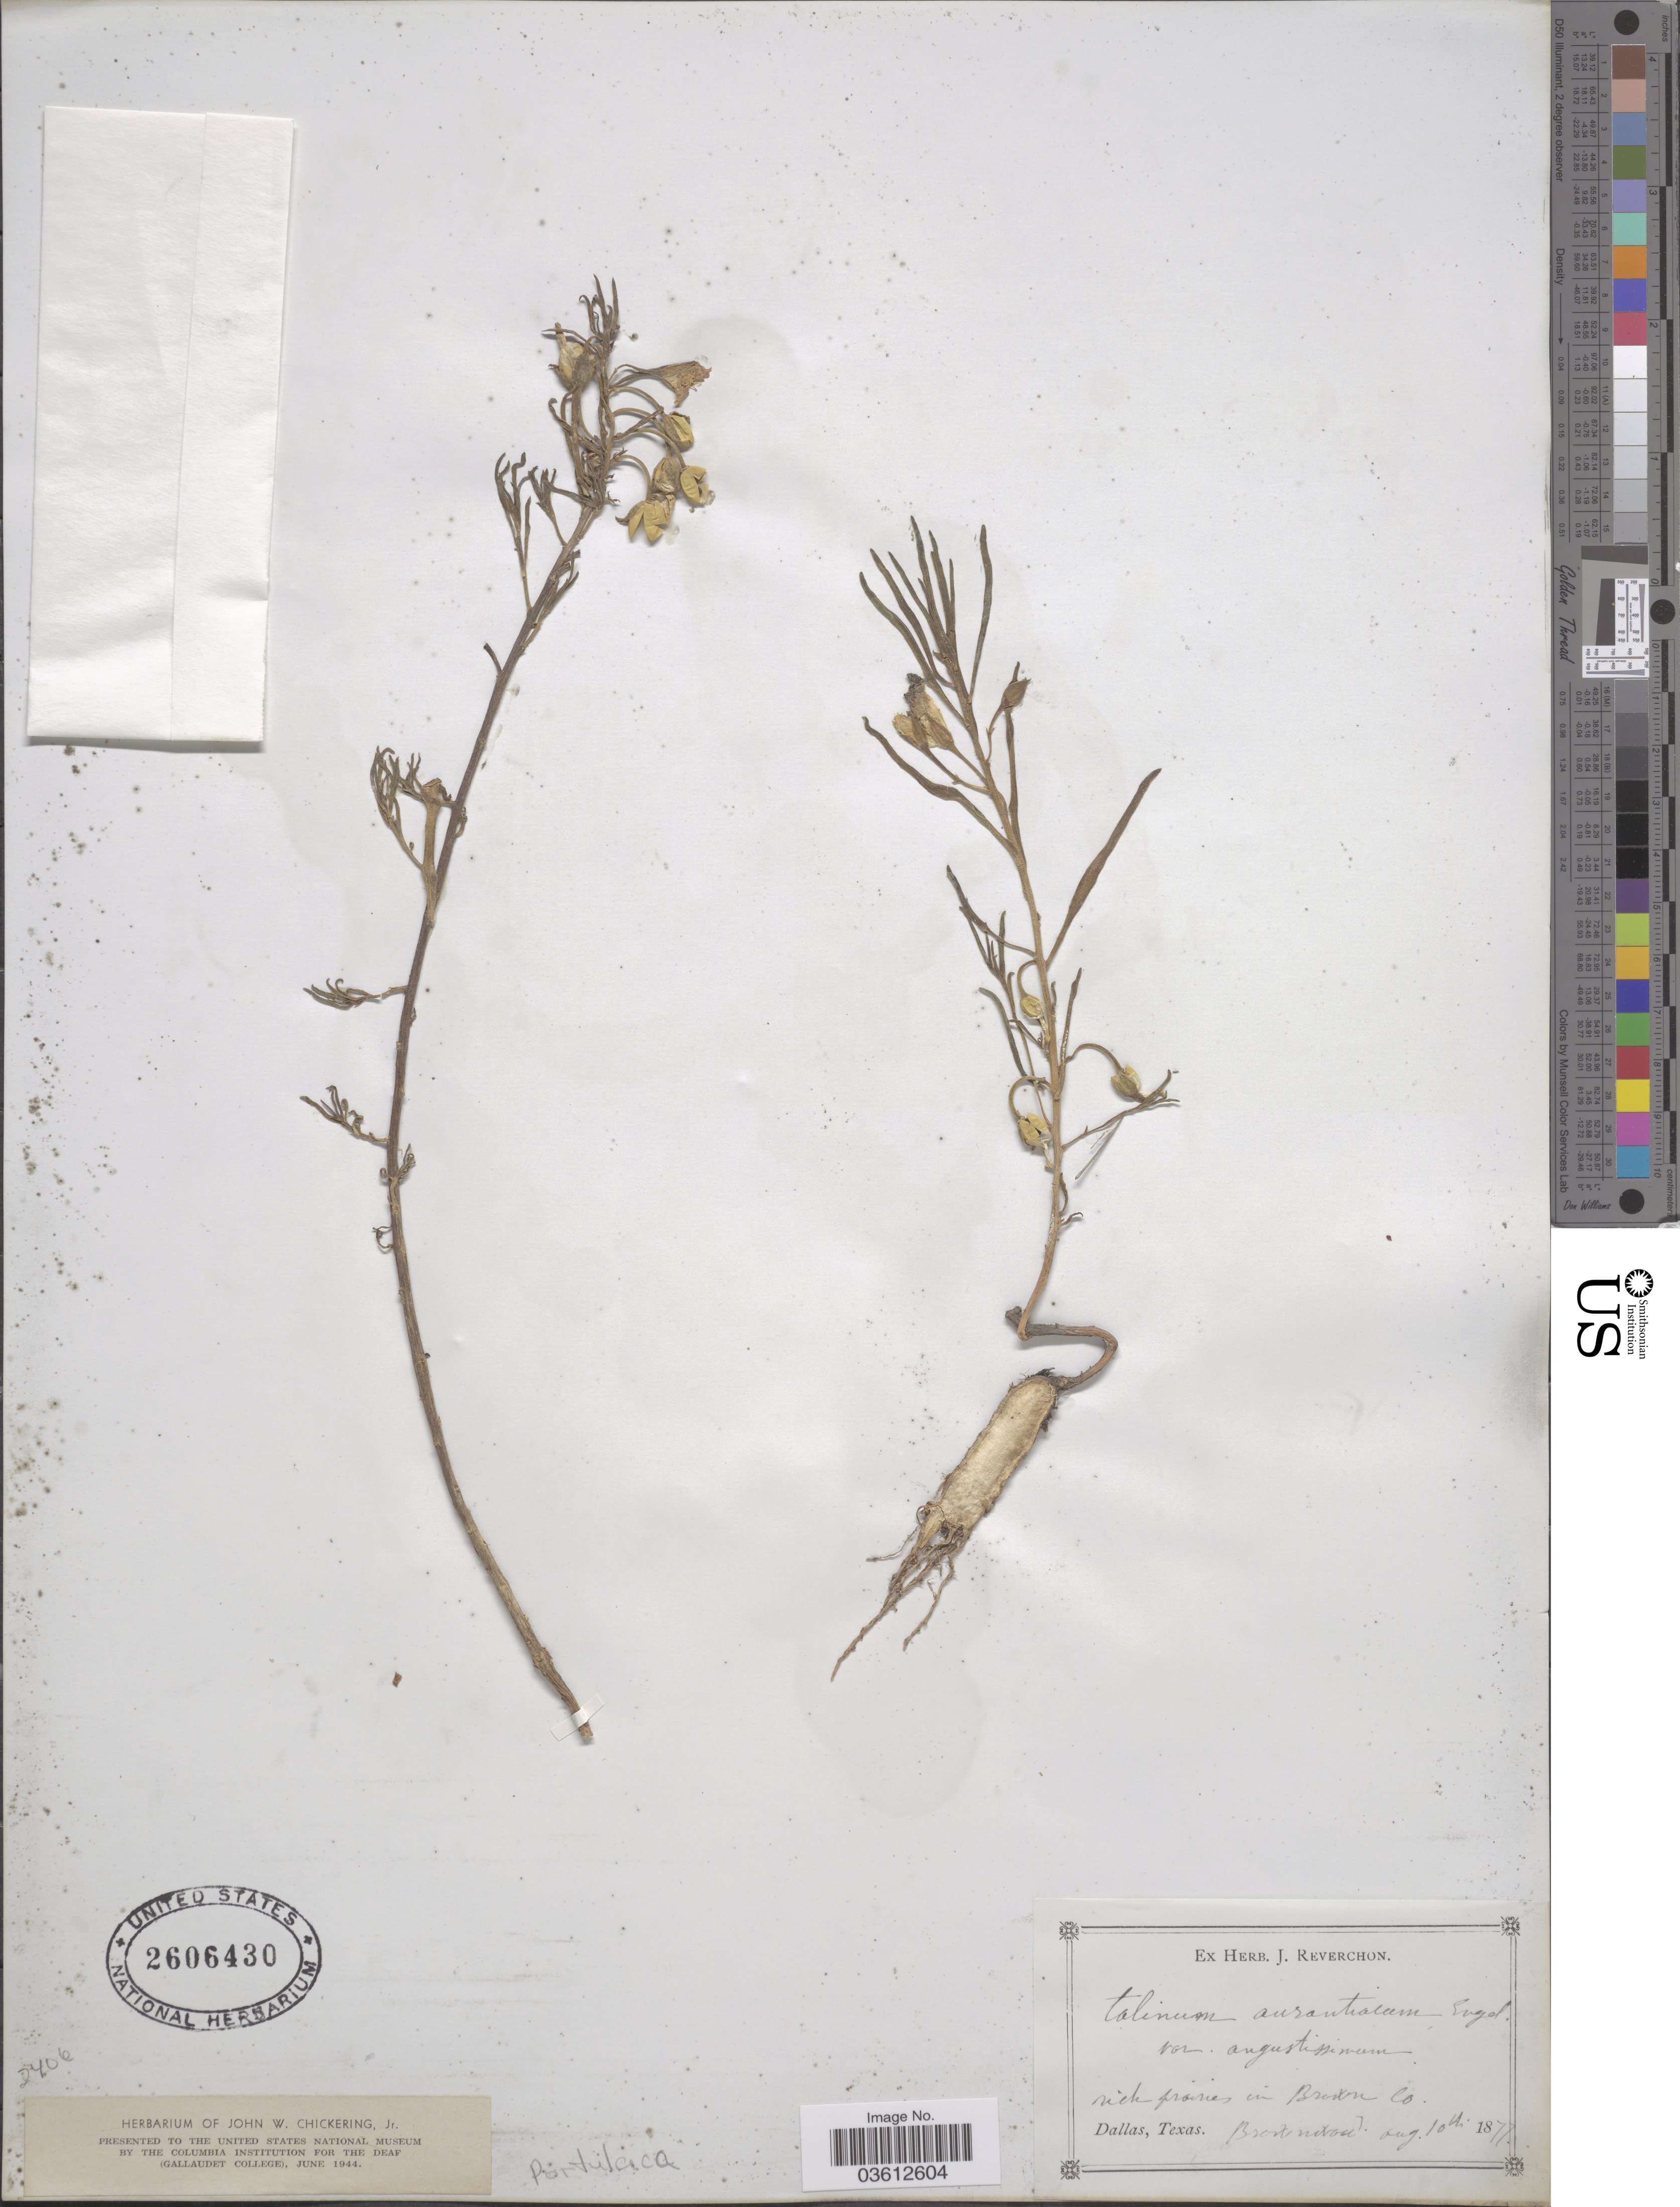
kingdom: Plantae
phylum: Tracheophyta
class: Magnoliopsida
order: Caryophyllales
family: Talinaceae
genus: Talinum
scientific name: Talinum aurantiacum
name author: Engelm. in A. Gray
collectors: ex herb. J. Reverchon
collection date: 1877-08-10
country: United States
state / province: Texas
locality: In Brown Co. Dallas.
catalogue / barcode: US 2606430